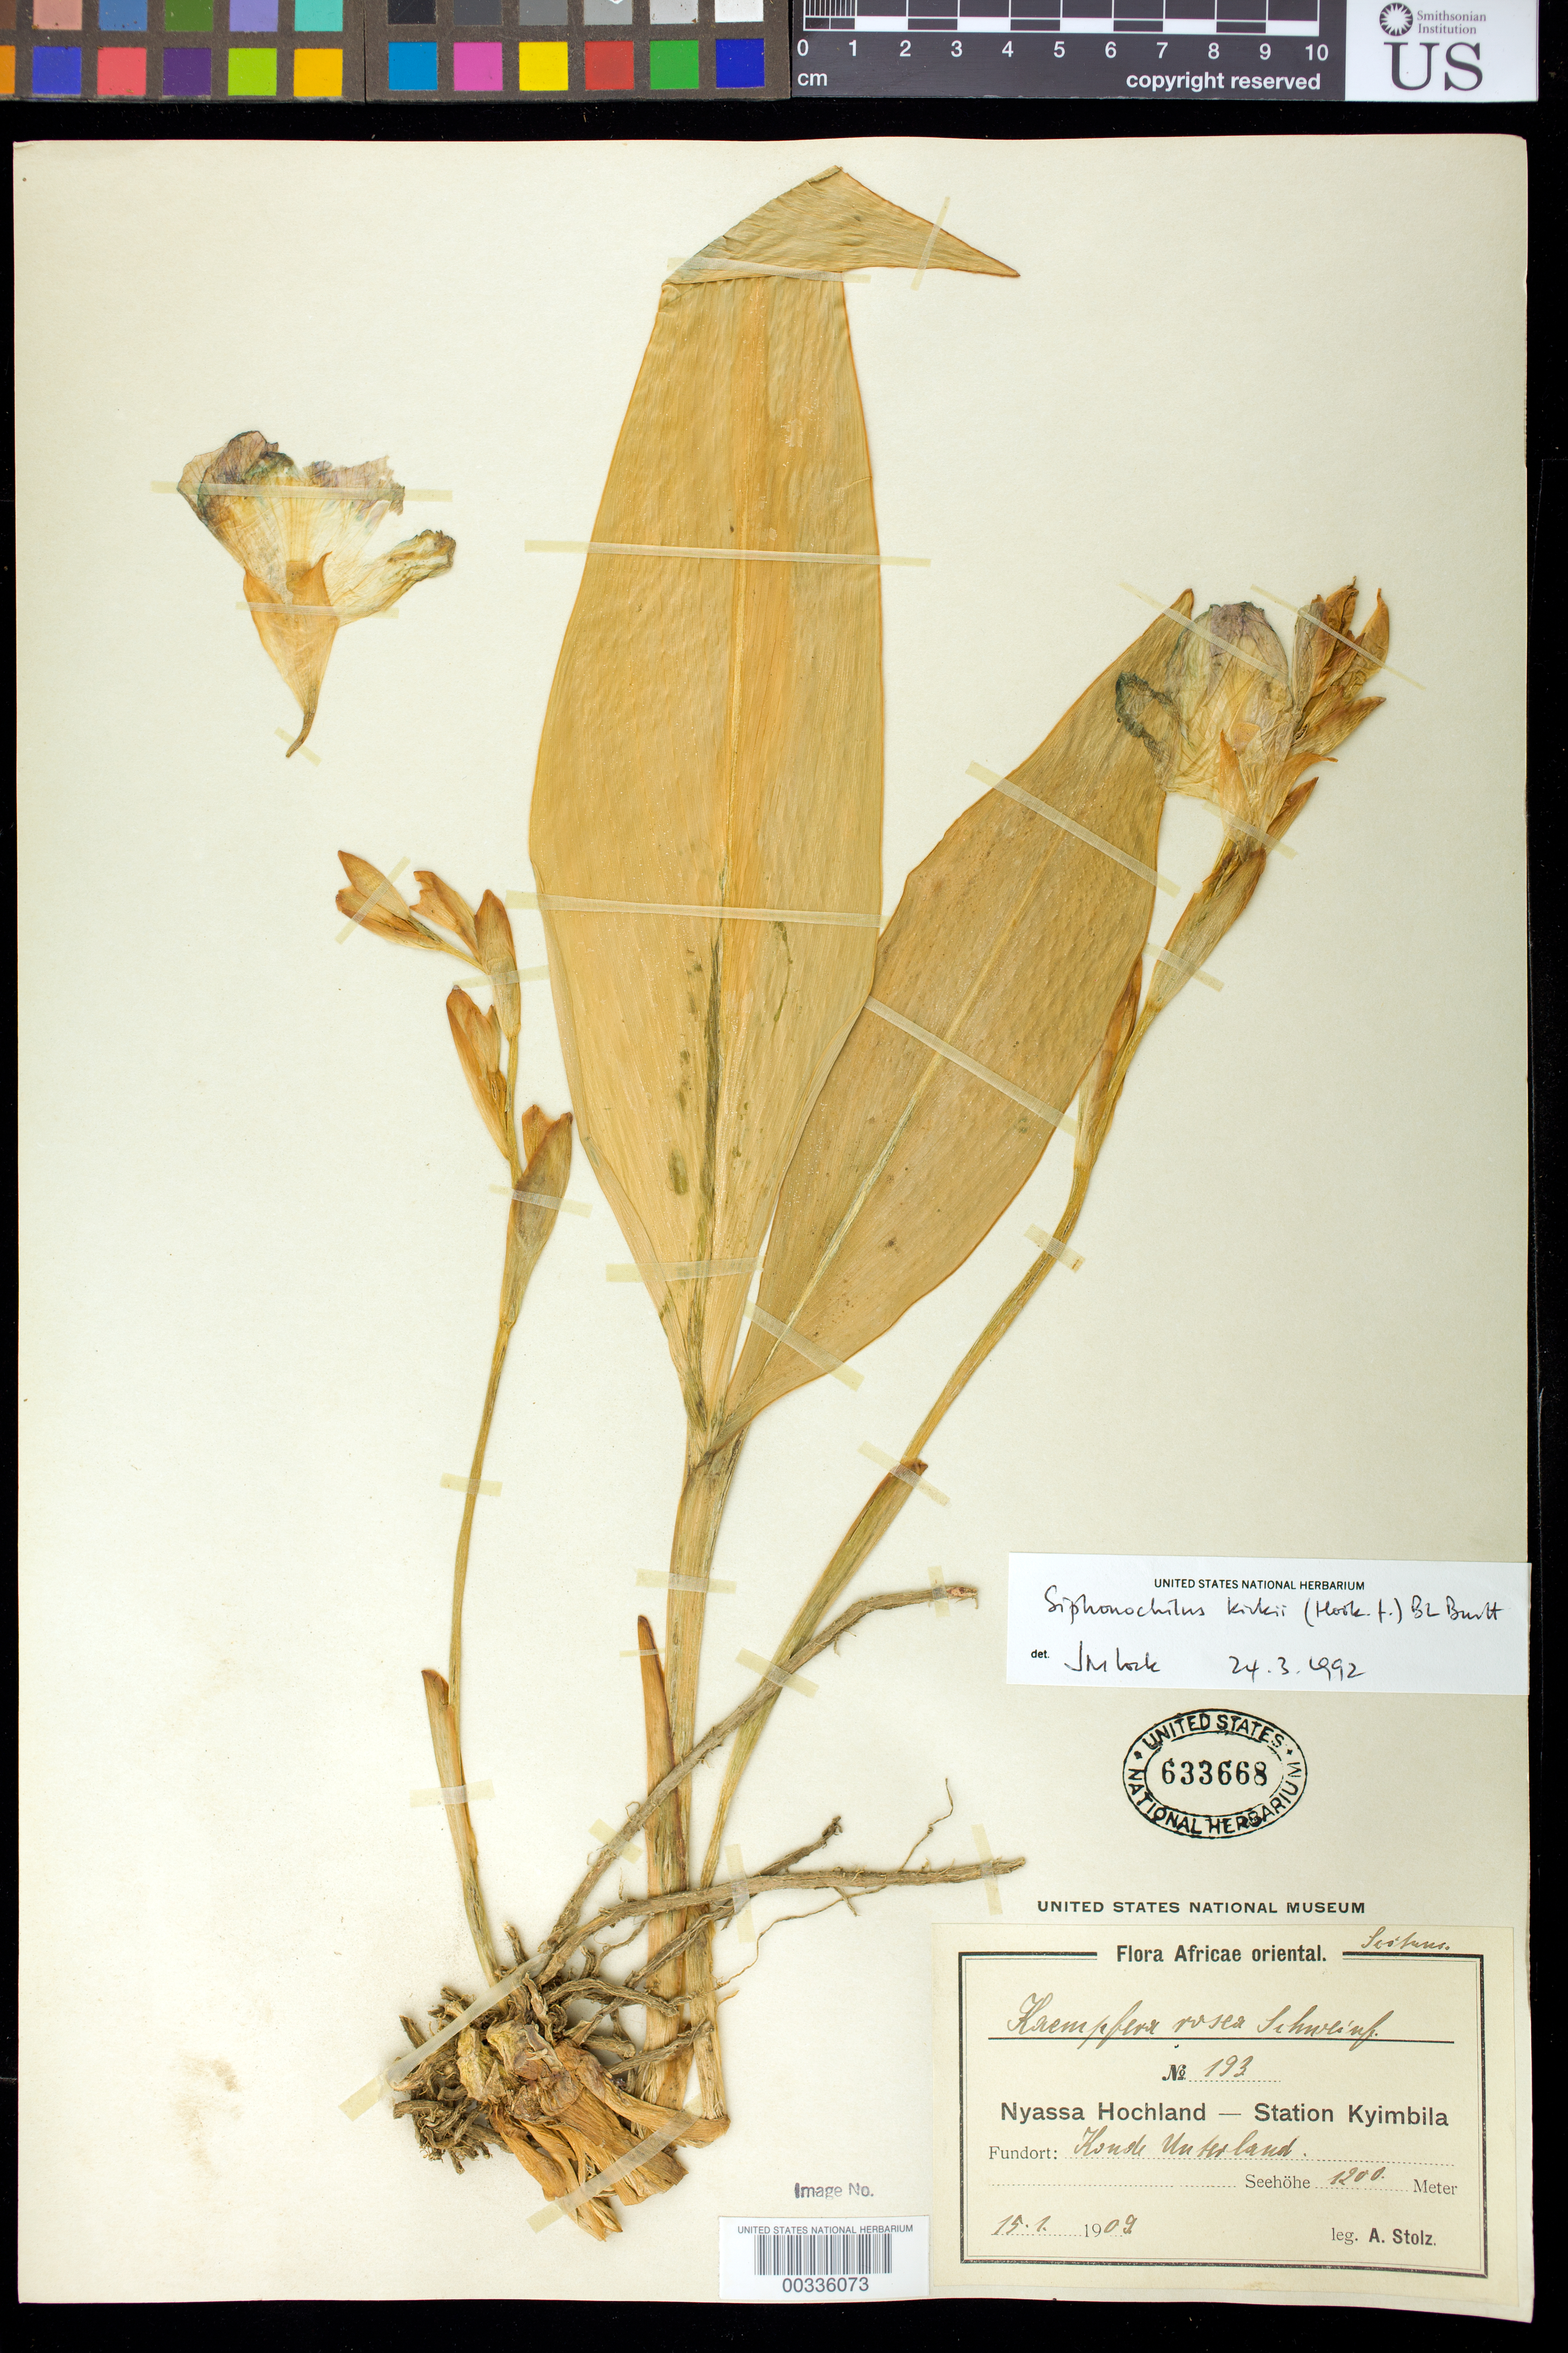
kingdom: Plantae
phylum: Tracheophyta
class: Liliopsida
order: Zingiberales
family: Zingiberaceae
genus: Siphonochilus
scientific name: Siphonochilus kirkii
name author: (Hook. f.) B.L. Burtt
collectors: A. Stolz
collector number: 193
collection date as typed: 15 Jan 1909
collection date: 1909-01-15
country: Tanzania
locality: Nyassa hochland - station kyimbila, flora africae oriental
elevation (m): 1200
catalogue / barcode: US 633668